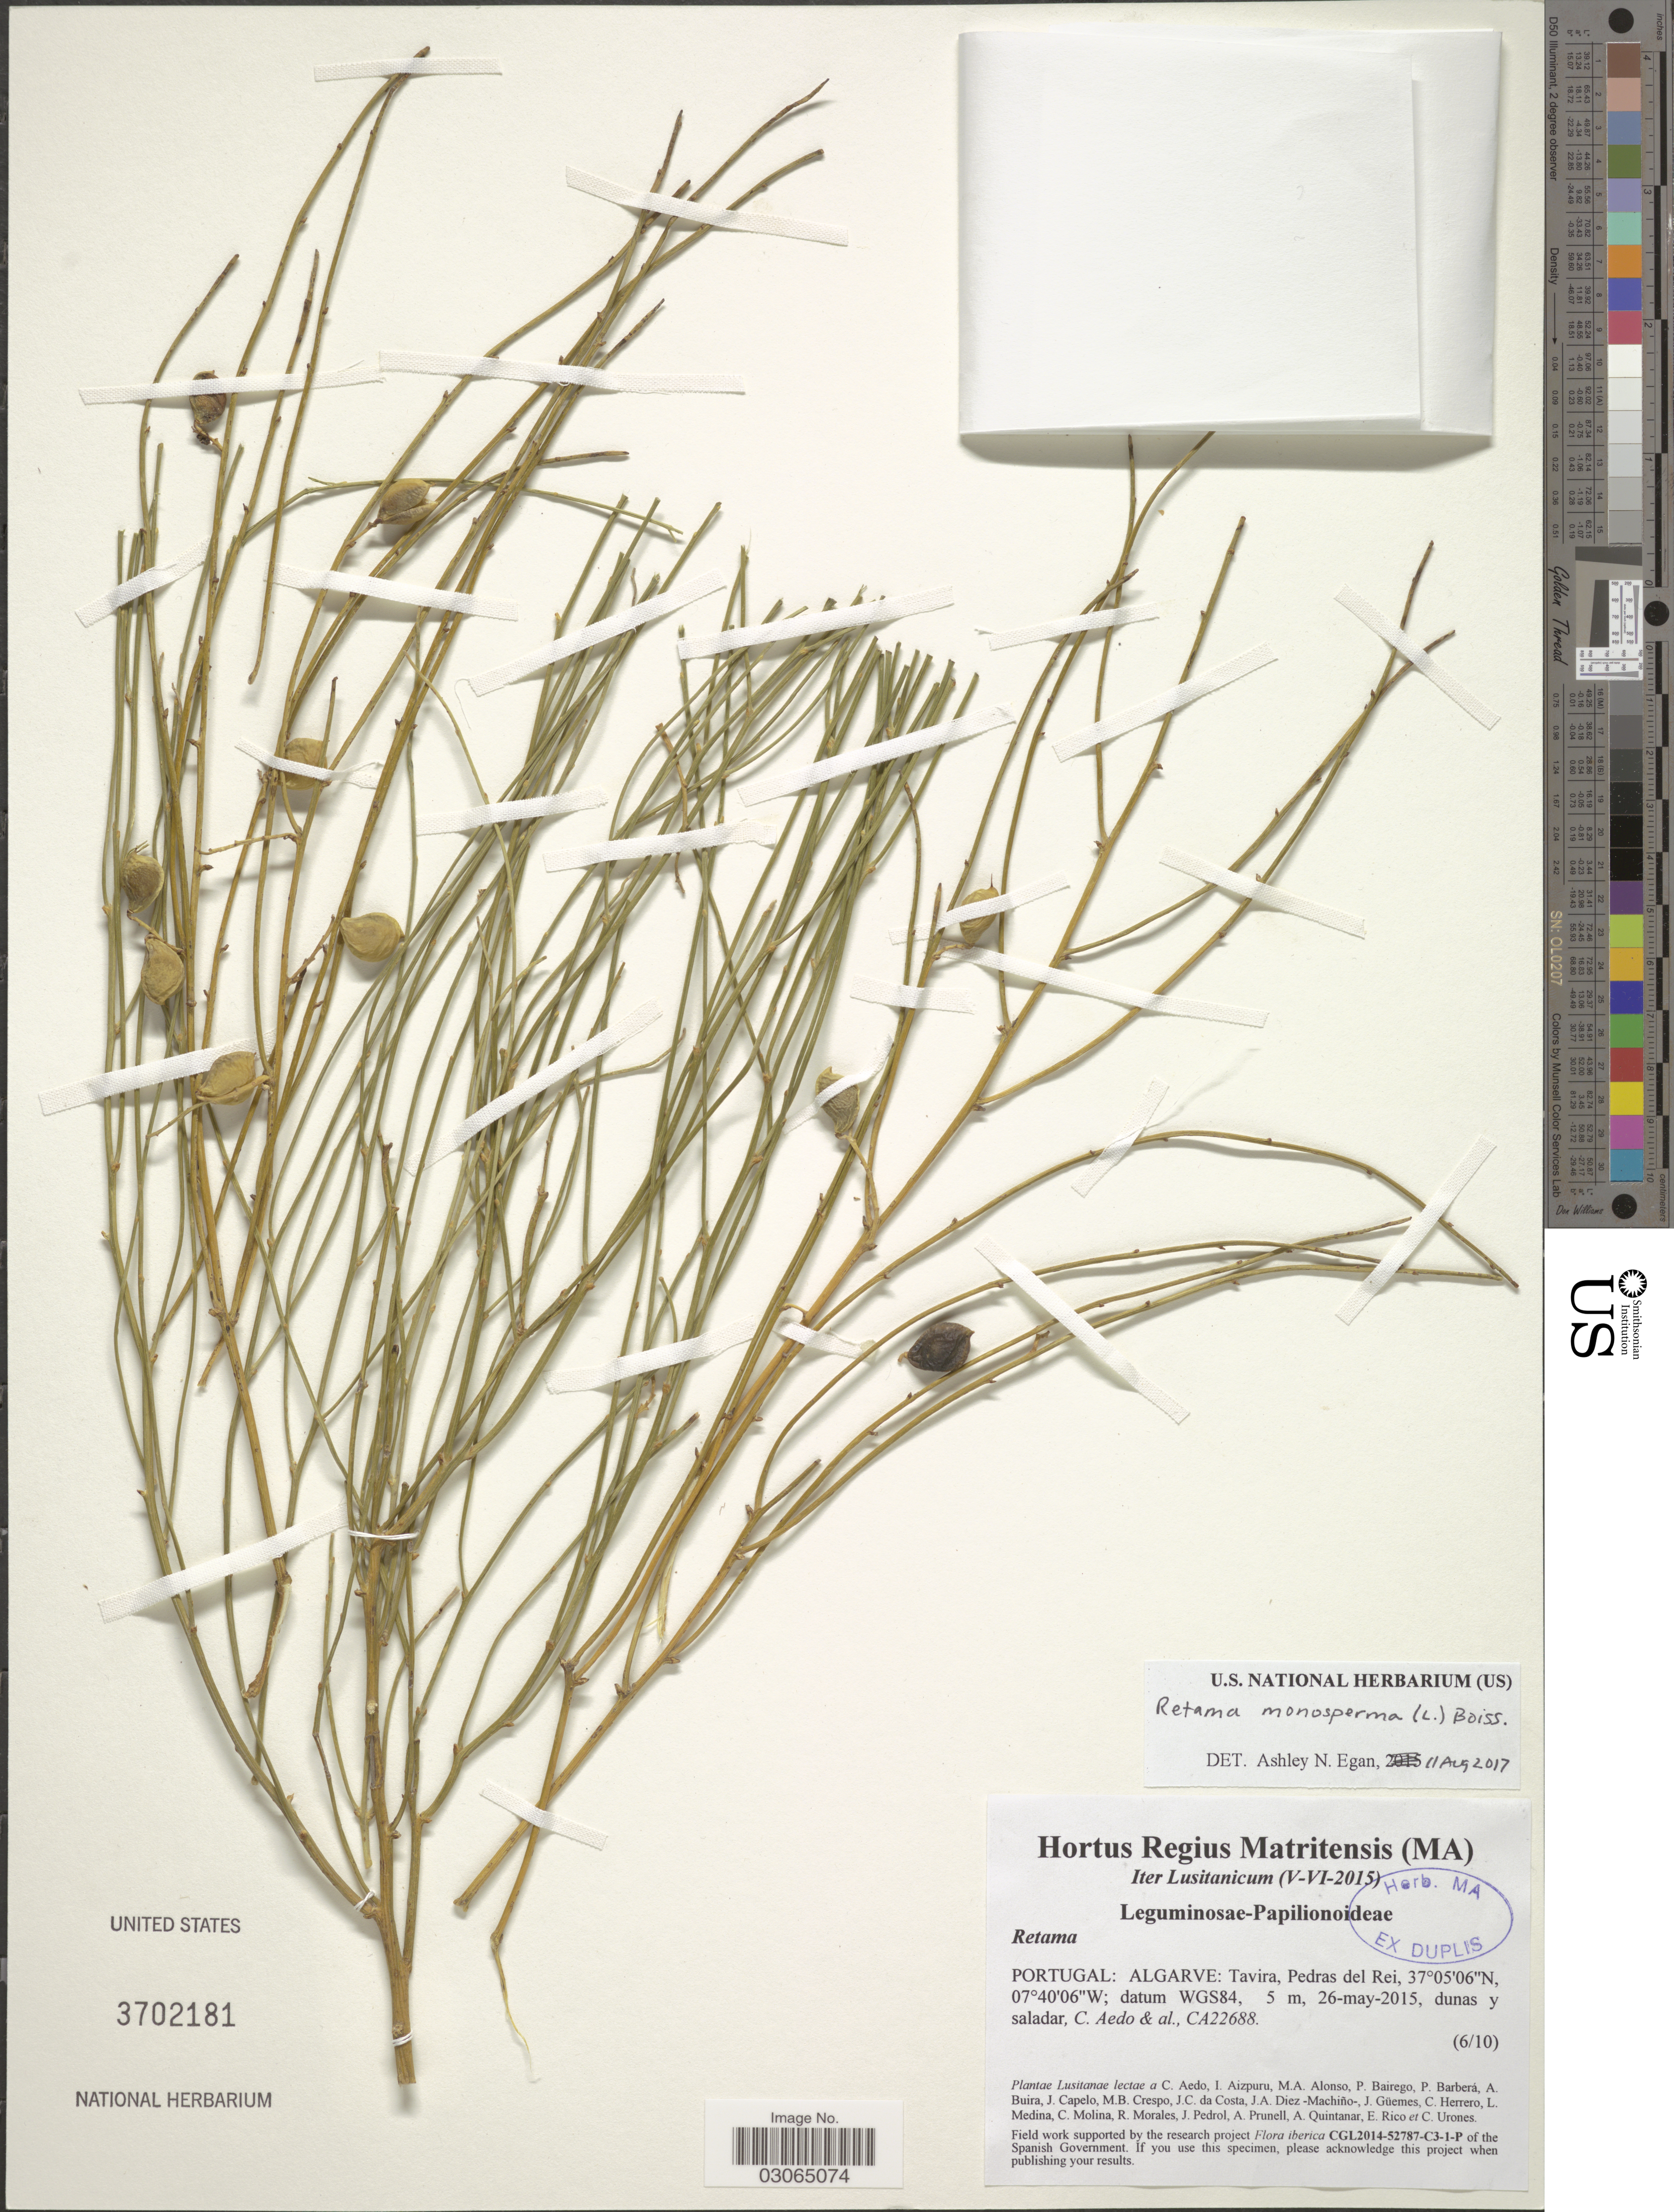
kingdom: Plantae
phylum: Tracheophyta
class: Magnoliopsida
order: Fabales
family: Fabaceae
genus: Retama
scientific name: Retama monosperma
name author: (L.) Boiss.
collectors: C. Aedo & et al.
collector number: CA22688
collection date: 2015-05-26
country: Portugal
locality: Algarve: Tavira, Pedras del Rei.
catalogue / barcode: US 3702181